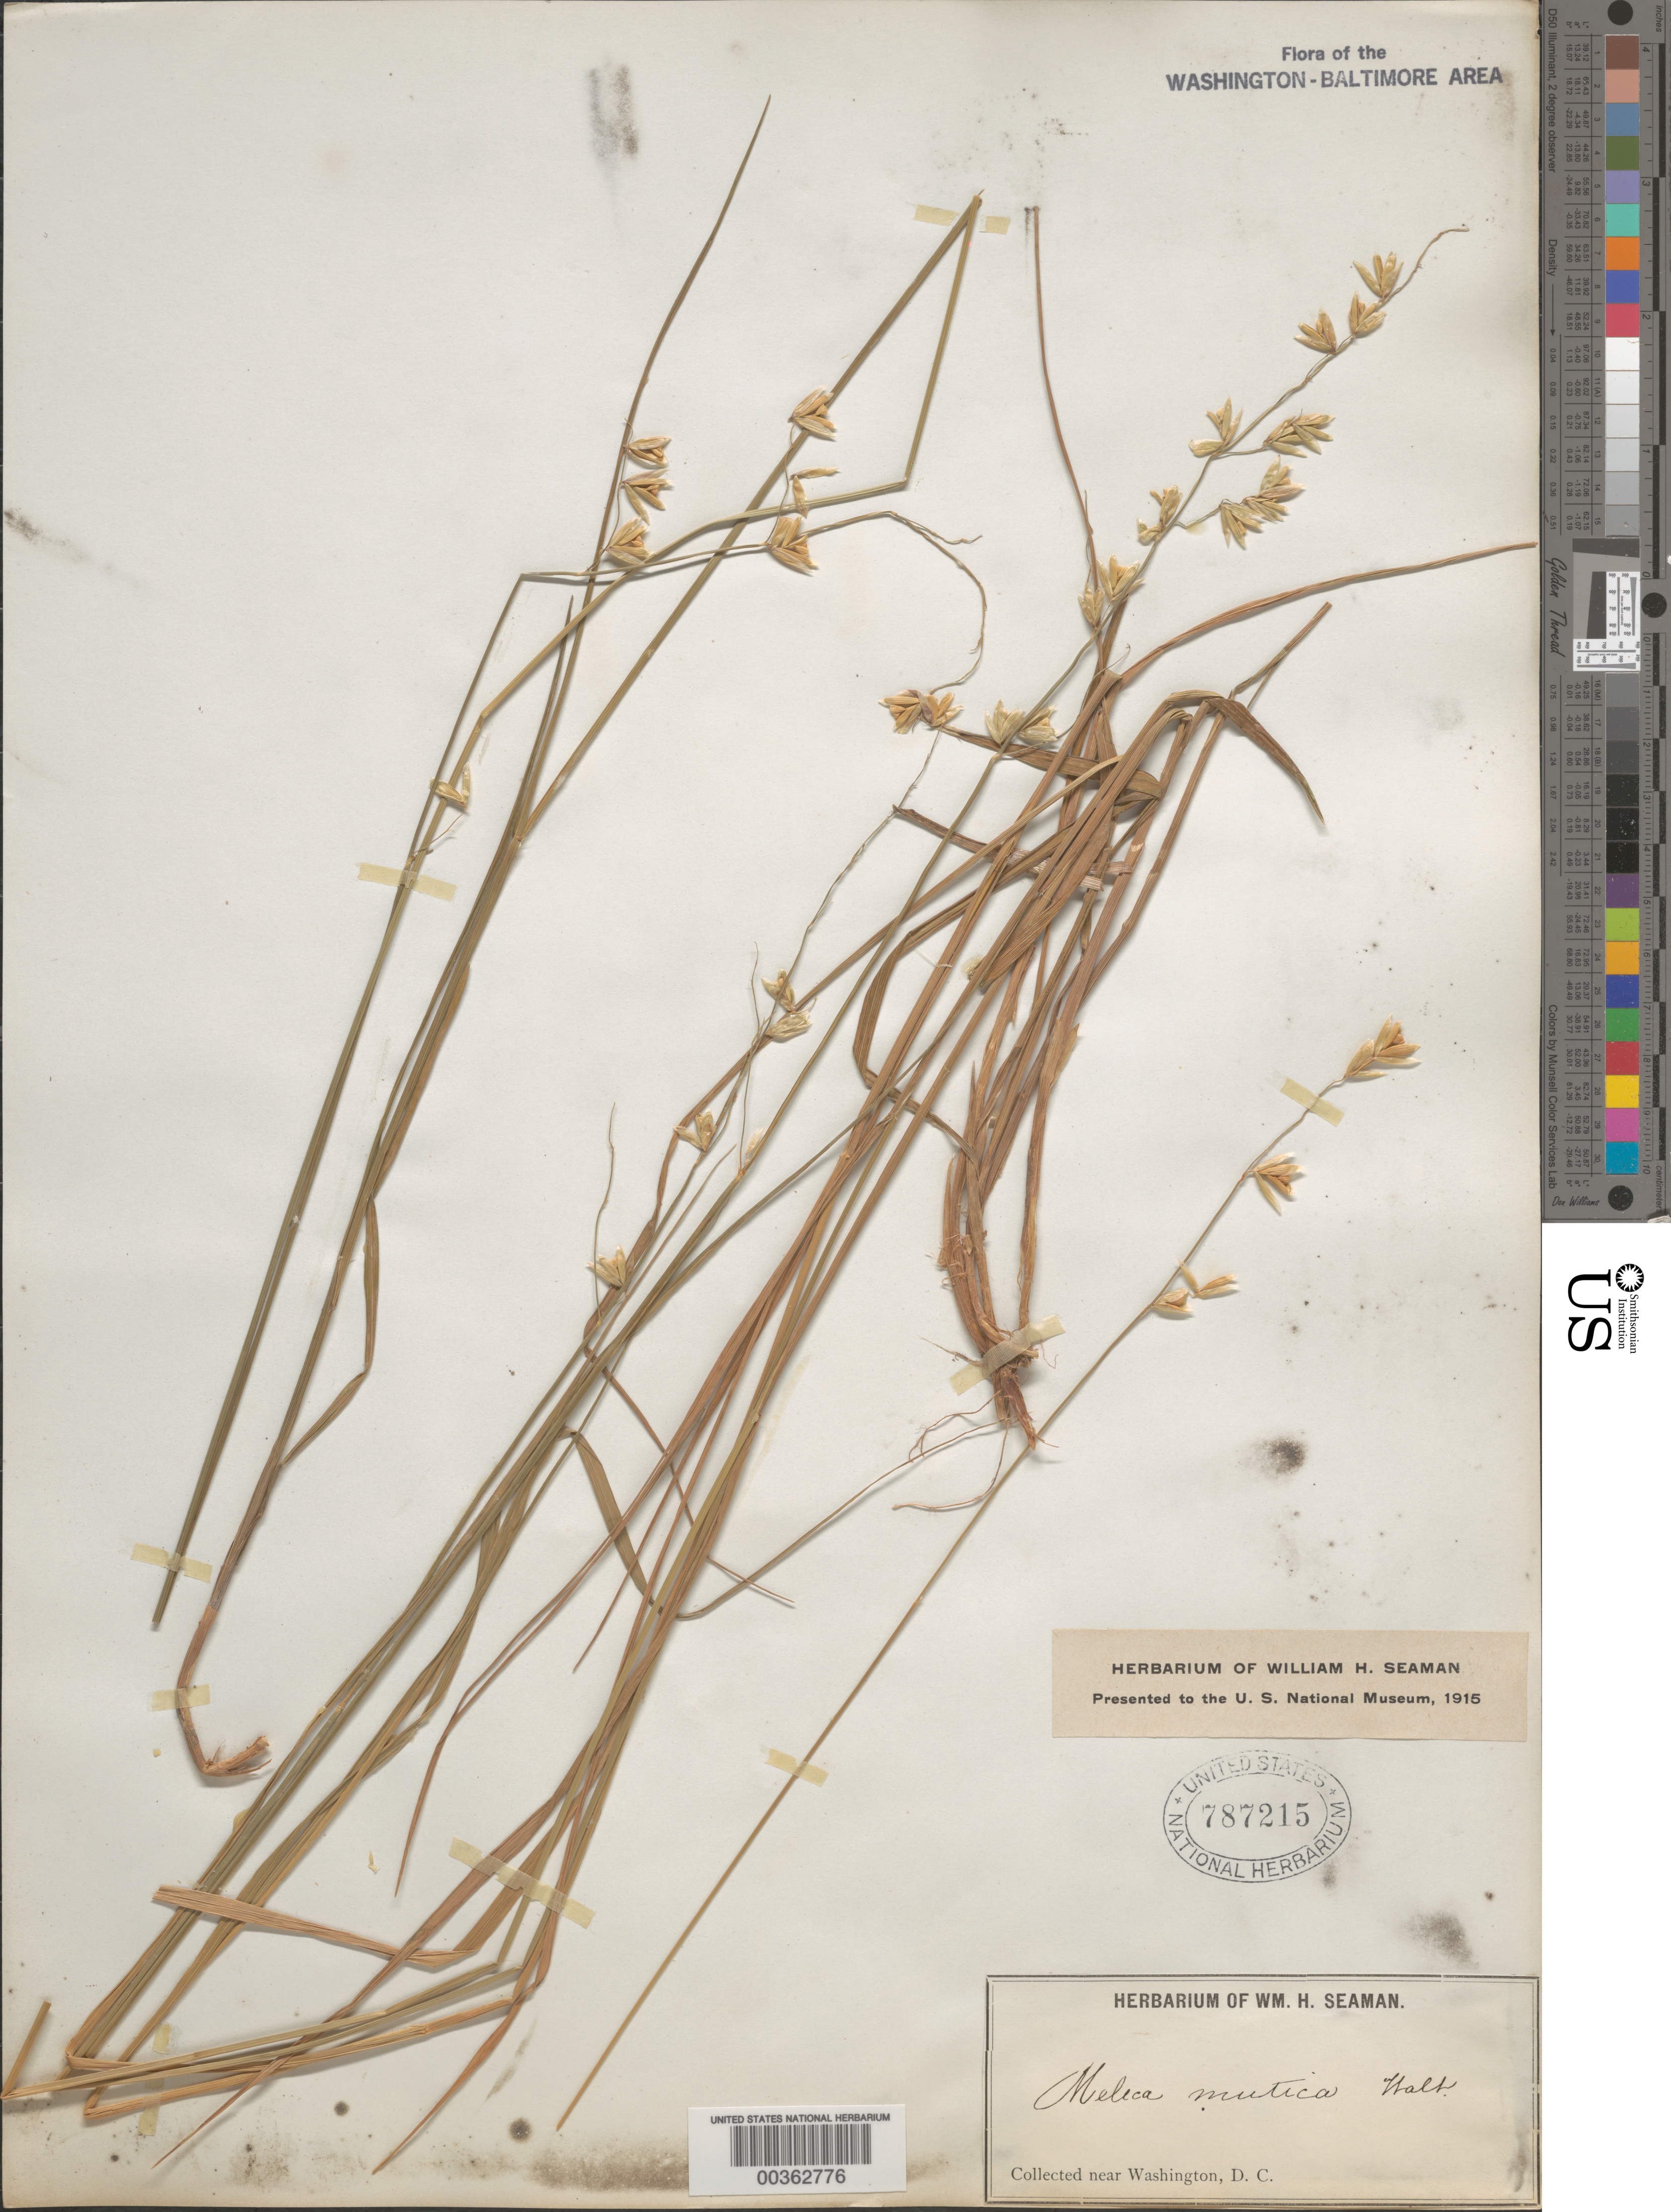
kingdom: Plantae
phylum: Tracheophyta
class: Liliopsida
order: Poales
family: Poaceae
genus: Melica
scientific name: Melica mutica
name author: Walter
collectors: W. Seaman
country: United States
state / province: District of Columbia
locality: Washington DC area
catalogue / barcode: US 787215